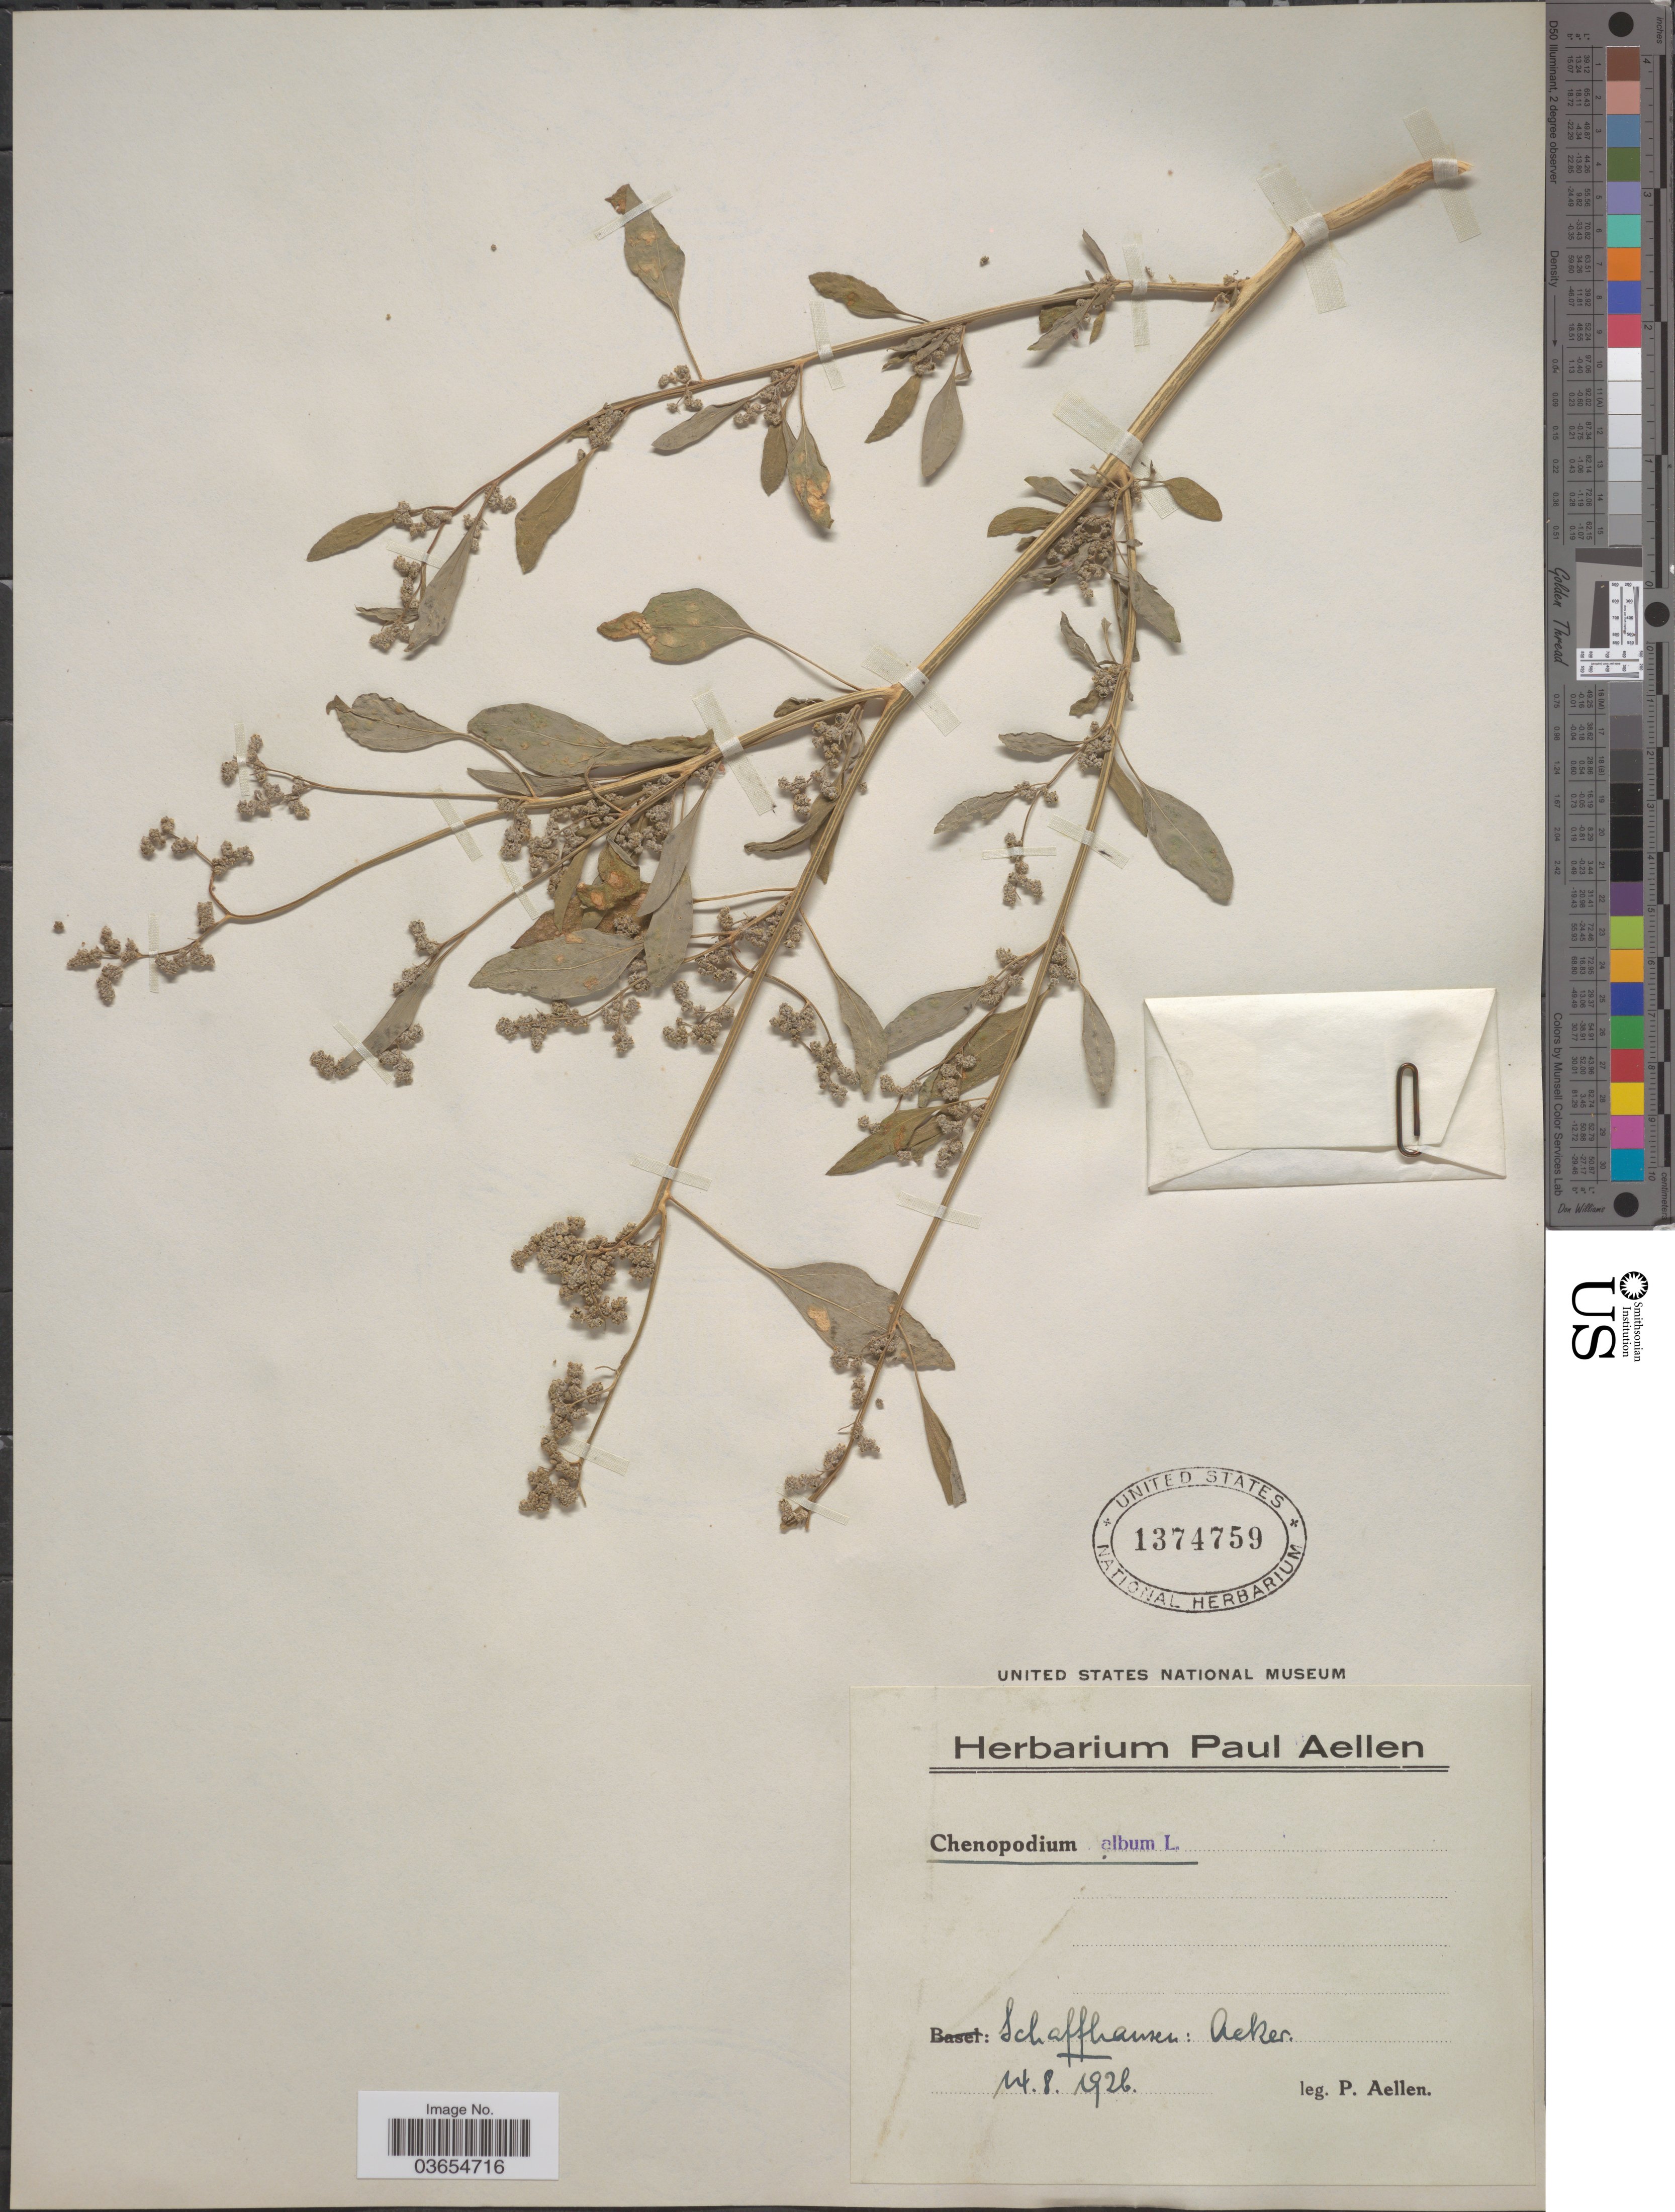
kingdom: Plantae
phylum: Tracheophyta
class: Magnoliopsida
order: Caryophyllales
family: Amaranthaceae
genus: Chenopodium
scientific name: Chenopodium album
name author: L.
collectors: P. Aellen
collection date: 1926-08-14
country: Switzerland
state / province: Schaffhausen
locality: Acker.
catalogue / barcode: US 1374759